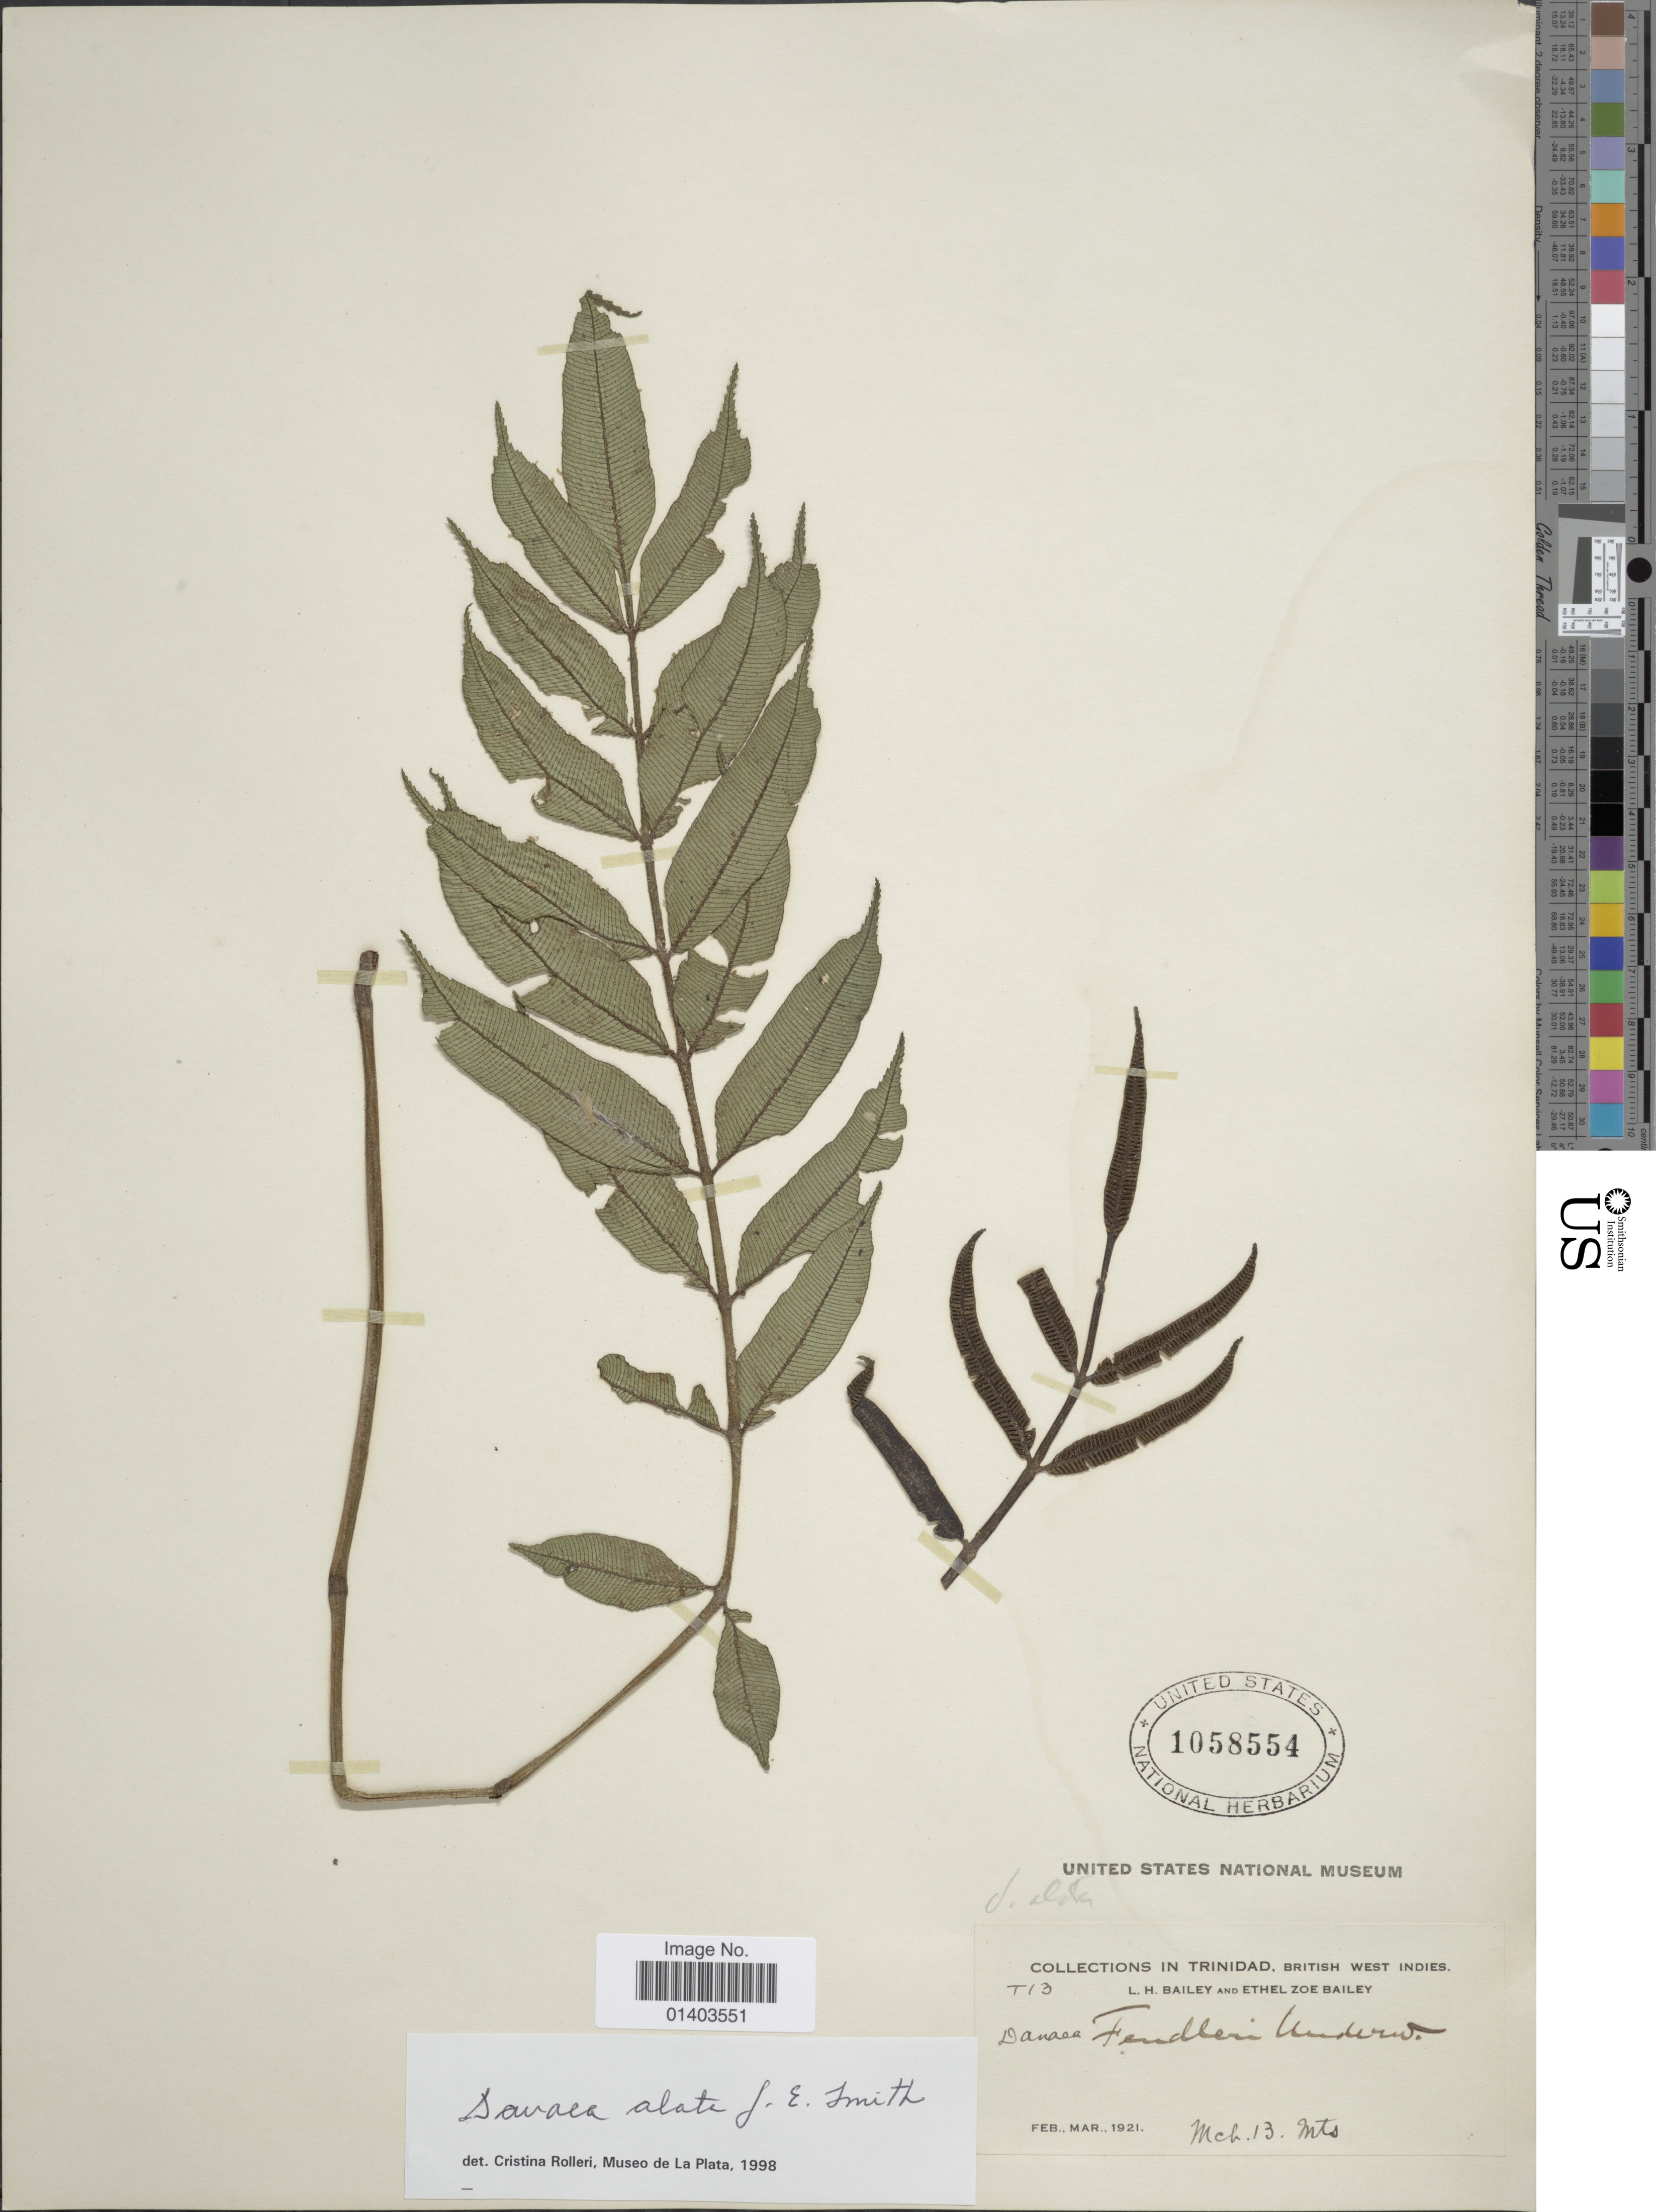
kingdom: Plantae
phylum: Tracheophyta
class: Polypodiopsida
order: Marattiales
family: Marattiaceae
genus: Danaea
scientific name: Danaea alata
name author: Sm.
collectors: L. H. Bailey & E. Z. Bailey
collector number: T 13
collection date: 1921-02/1921-03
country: Trinidad and Tobago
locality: Trinidad, British West Indies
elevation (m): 13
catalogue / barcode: US 1058554